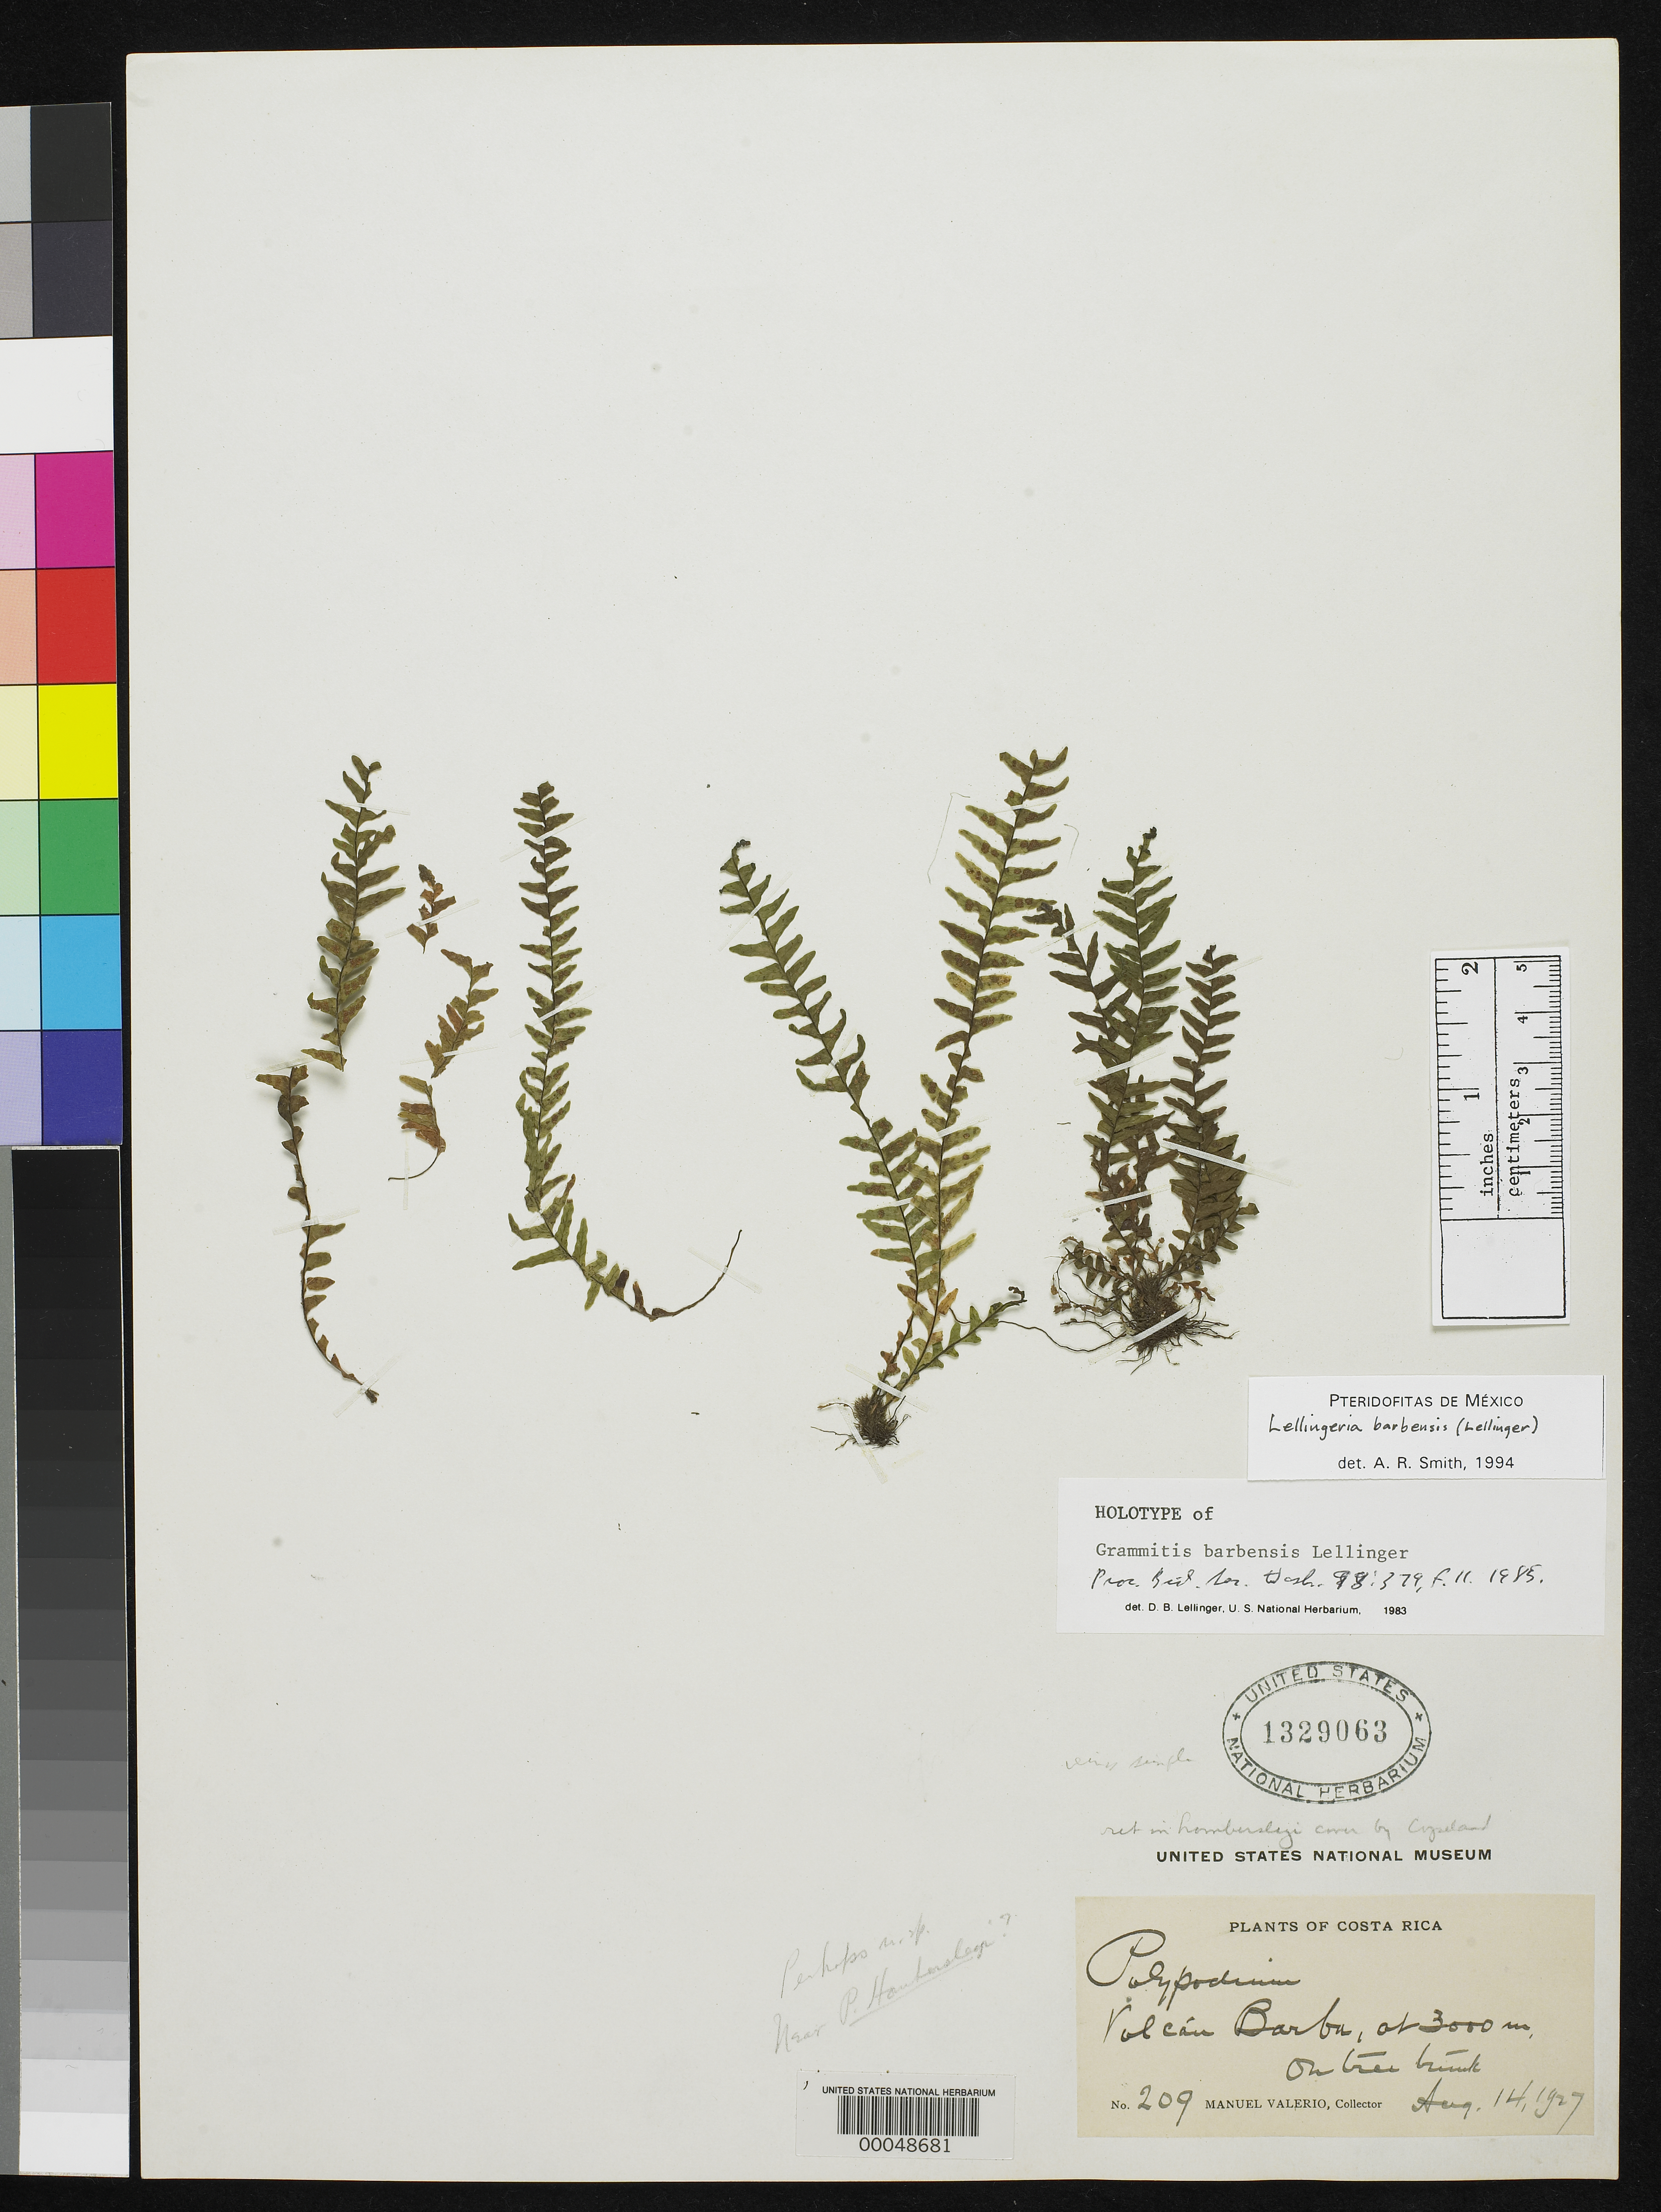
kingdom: Plantae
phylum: Tracheophyta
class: Polypodiopsida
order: Polypodiales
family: Polypodiaceae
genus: Grammitis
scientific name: Grammitis barbensis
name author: Lellinger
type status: Holotype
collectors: M. Valerio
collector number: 209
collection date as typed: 14 Aug 1927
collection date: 1927-08-14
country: Costa Rica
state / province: Heredia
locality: Volcan Barba.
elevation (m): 3000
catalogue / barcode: US 1329063